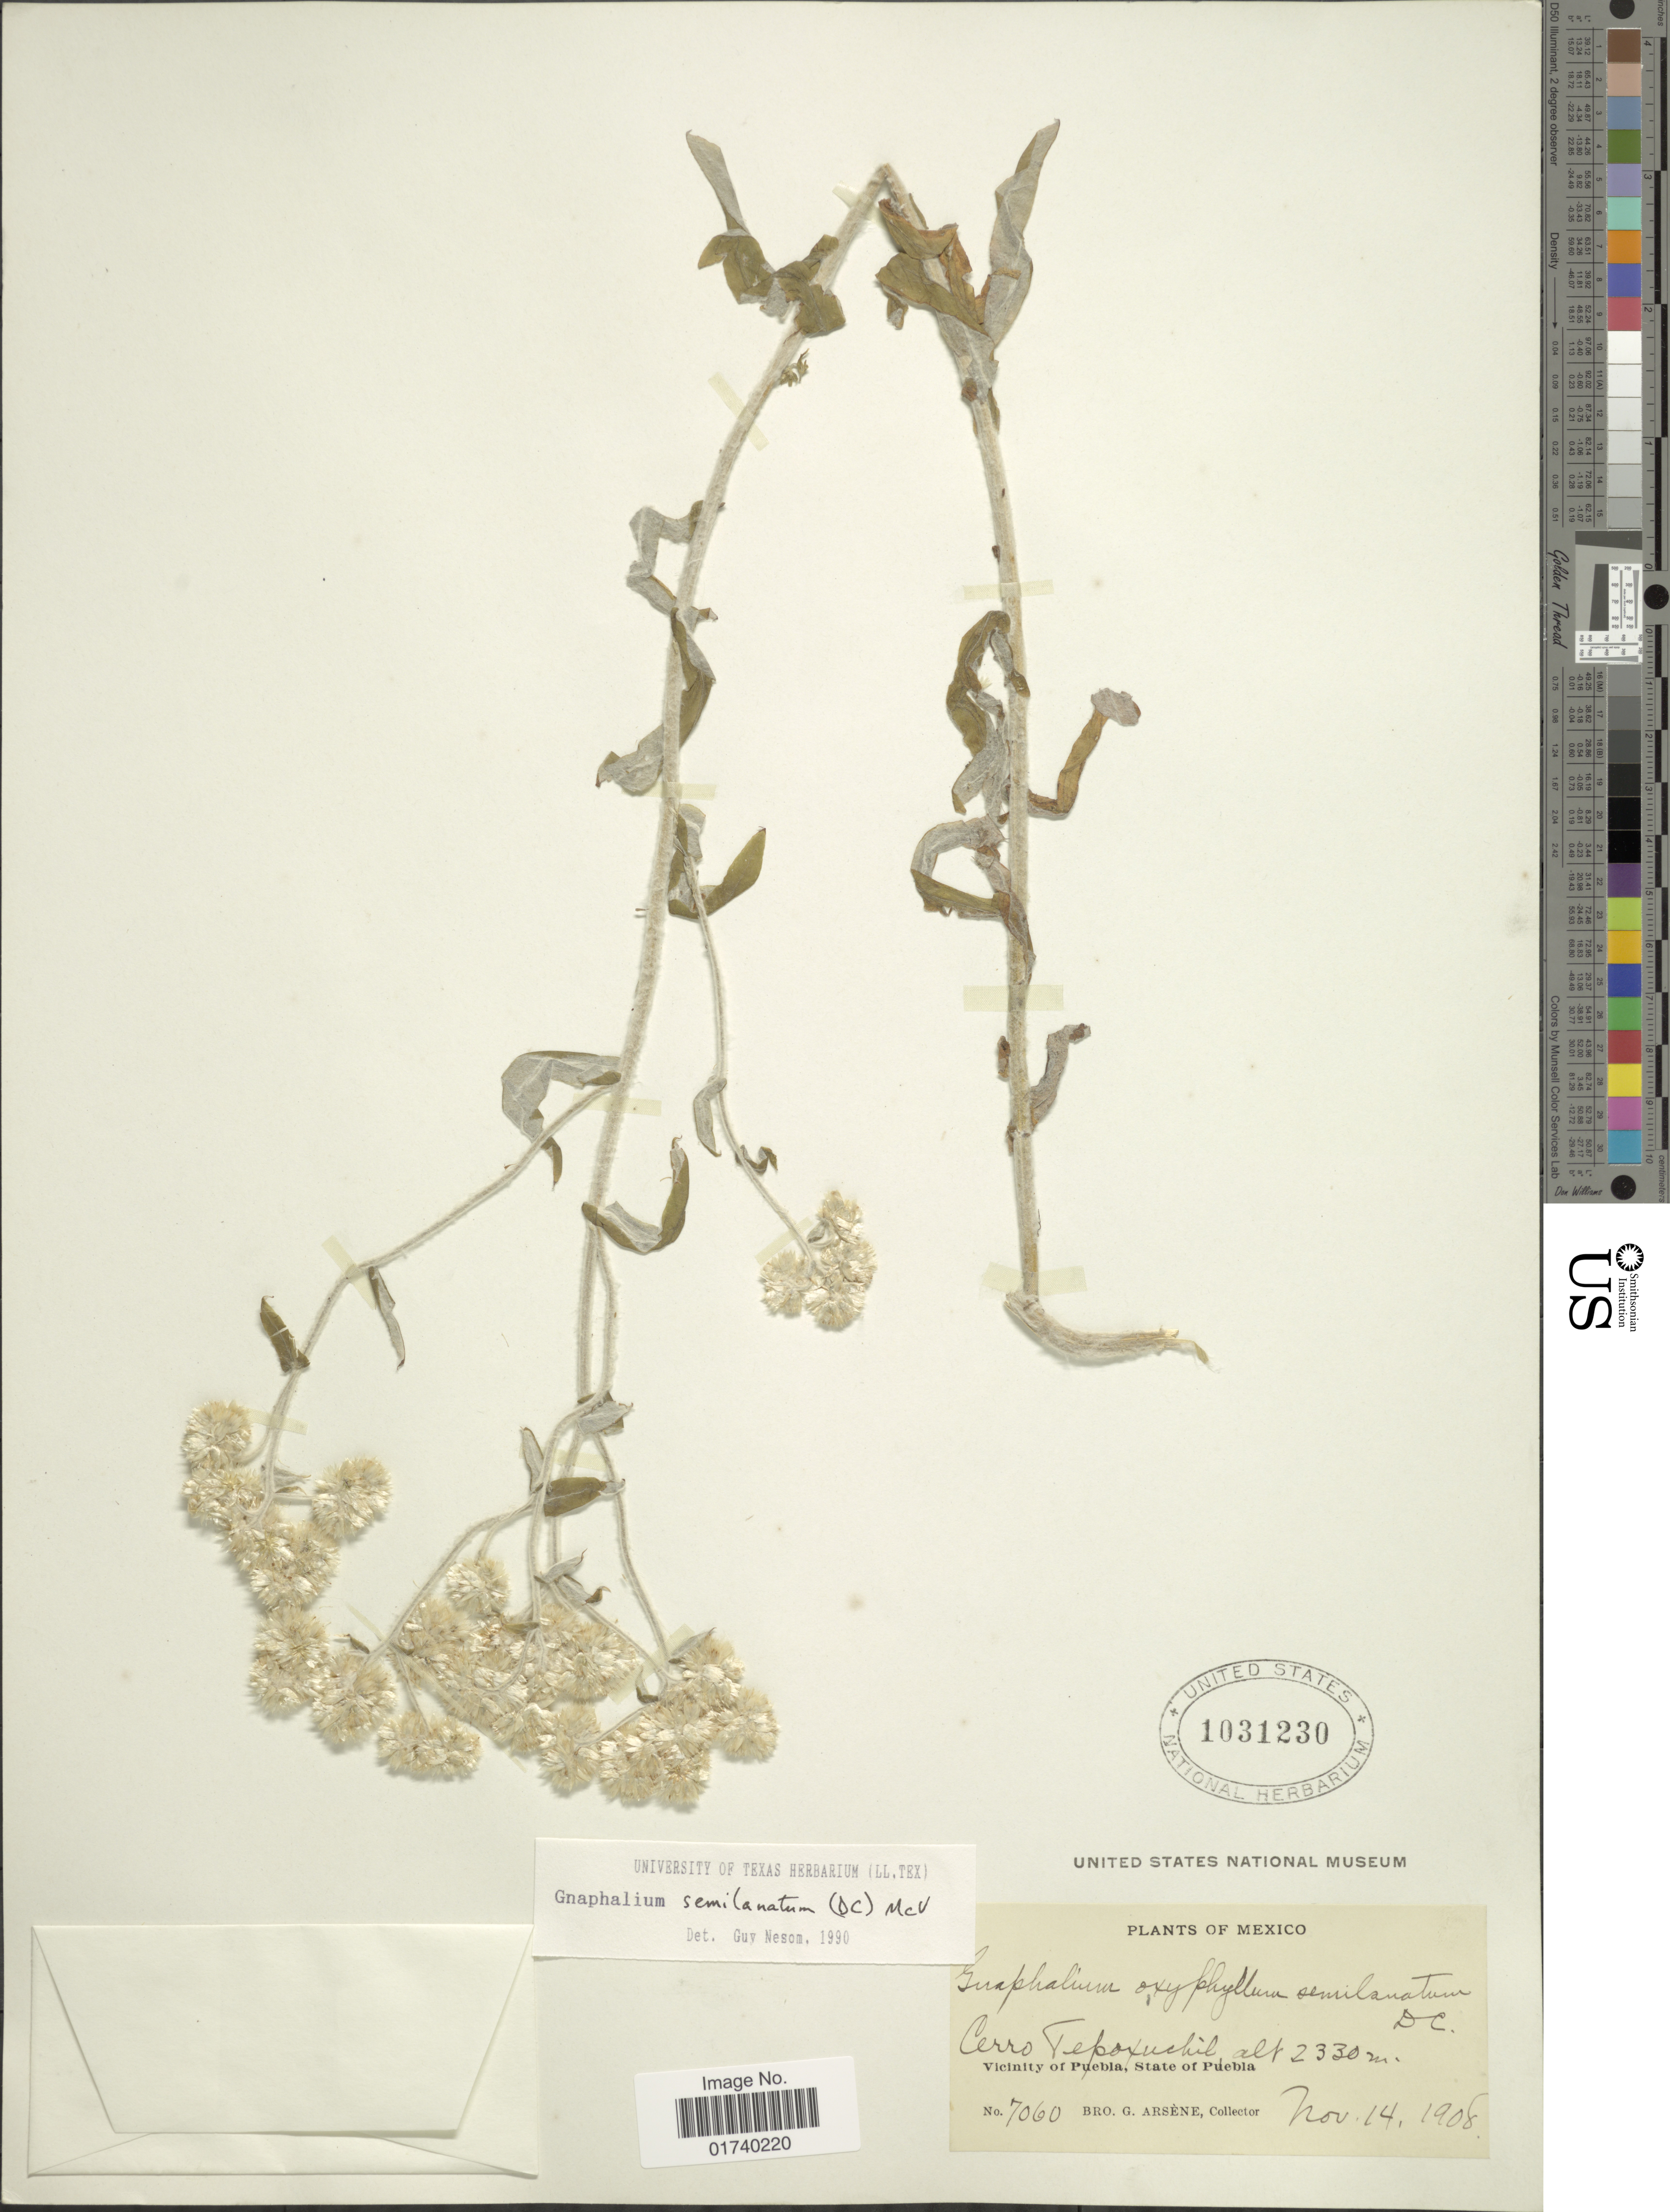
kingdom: Plantae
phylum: Tracheophyta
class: Magnoliopsida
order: Asterales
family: Asteraceae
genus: Pseudognaphalium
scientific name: Pseudognaphalium semilanatum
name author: (DC.) Anderb.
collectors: Bro. G. Arsène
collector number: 7060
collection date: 1908-11-14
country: Mexico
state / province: Puebla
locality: Cerro Teporuchil, Vicinity of Puebla, State of Puebla.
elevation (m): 2330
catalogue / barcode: US 1031230